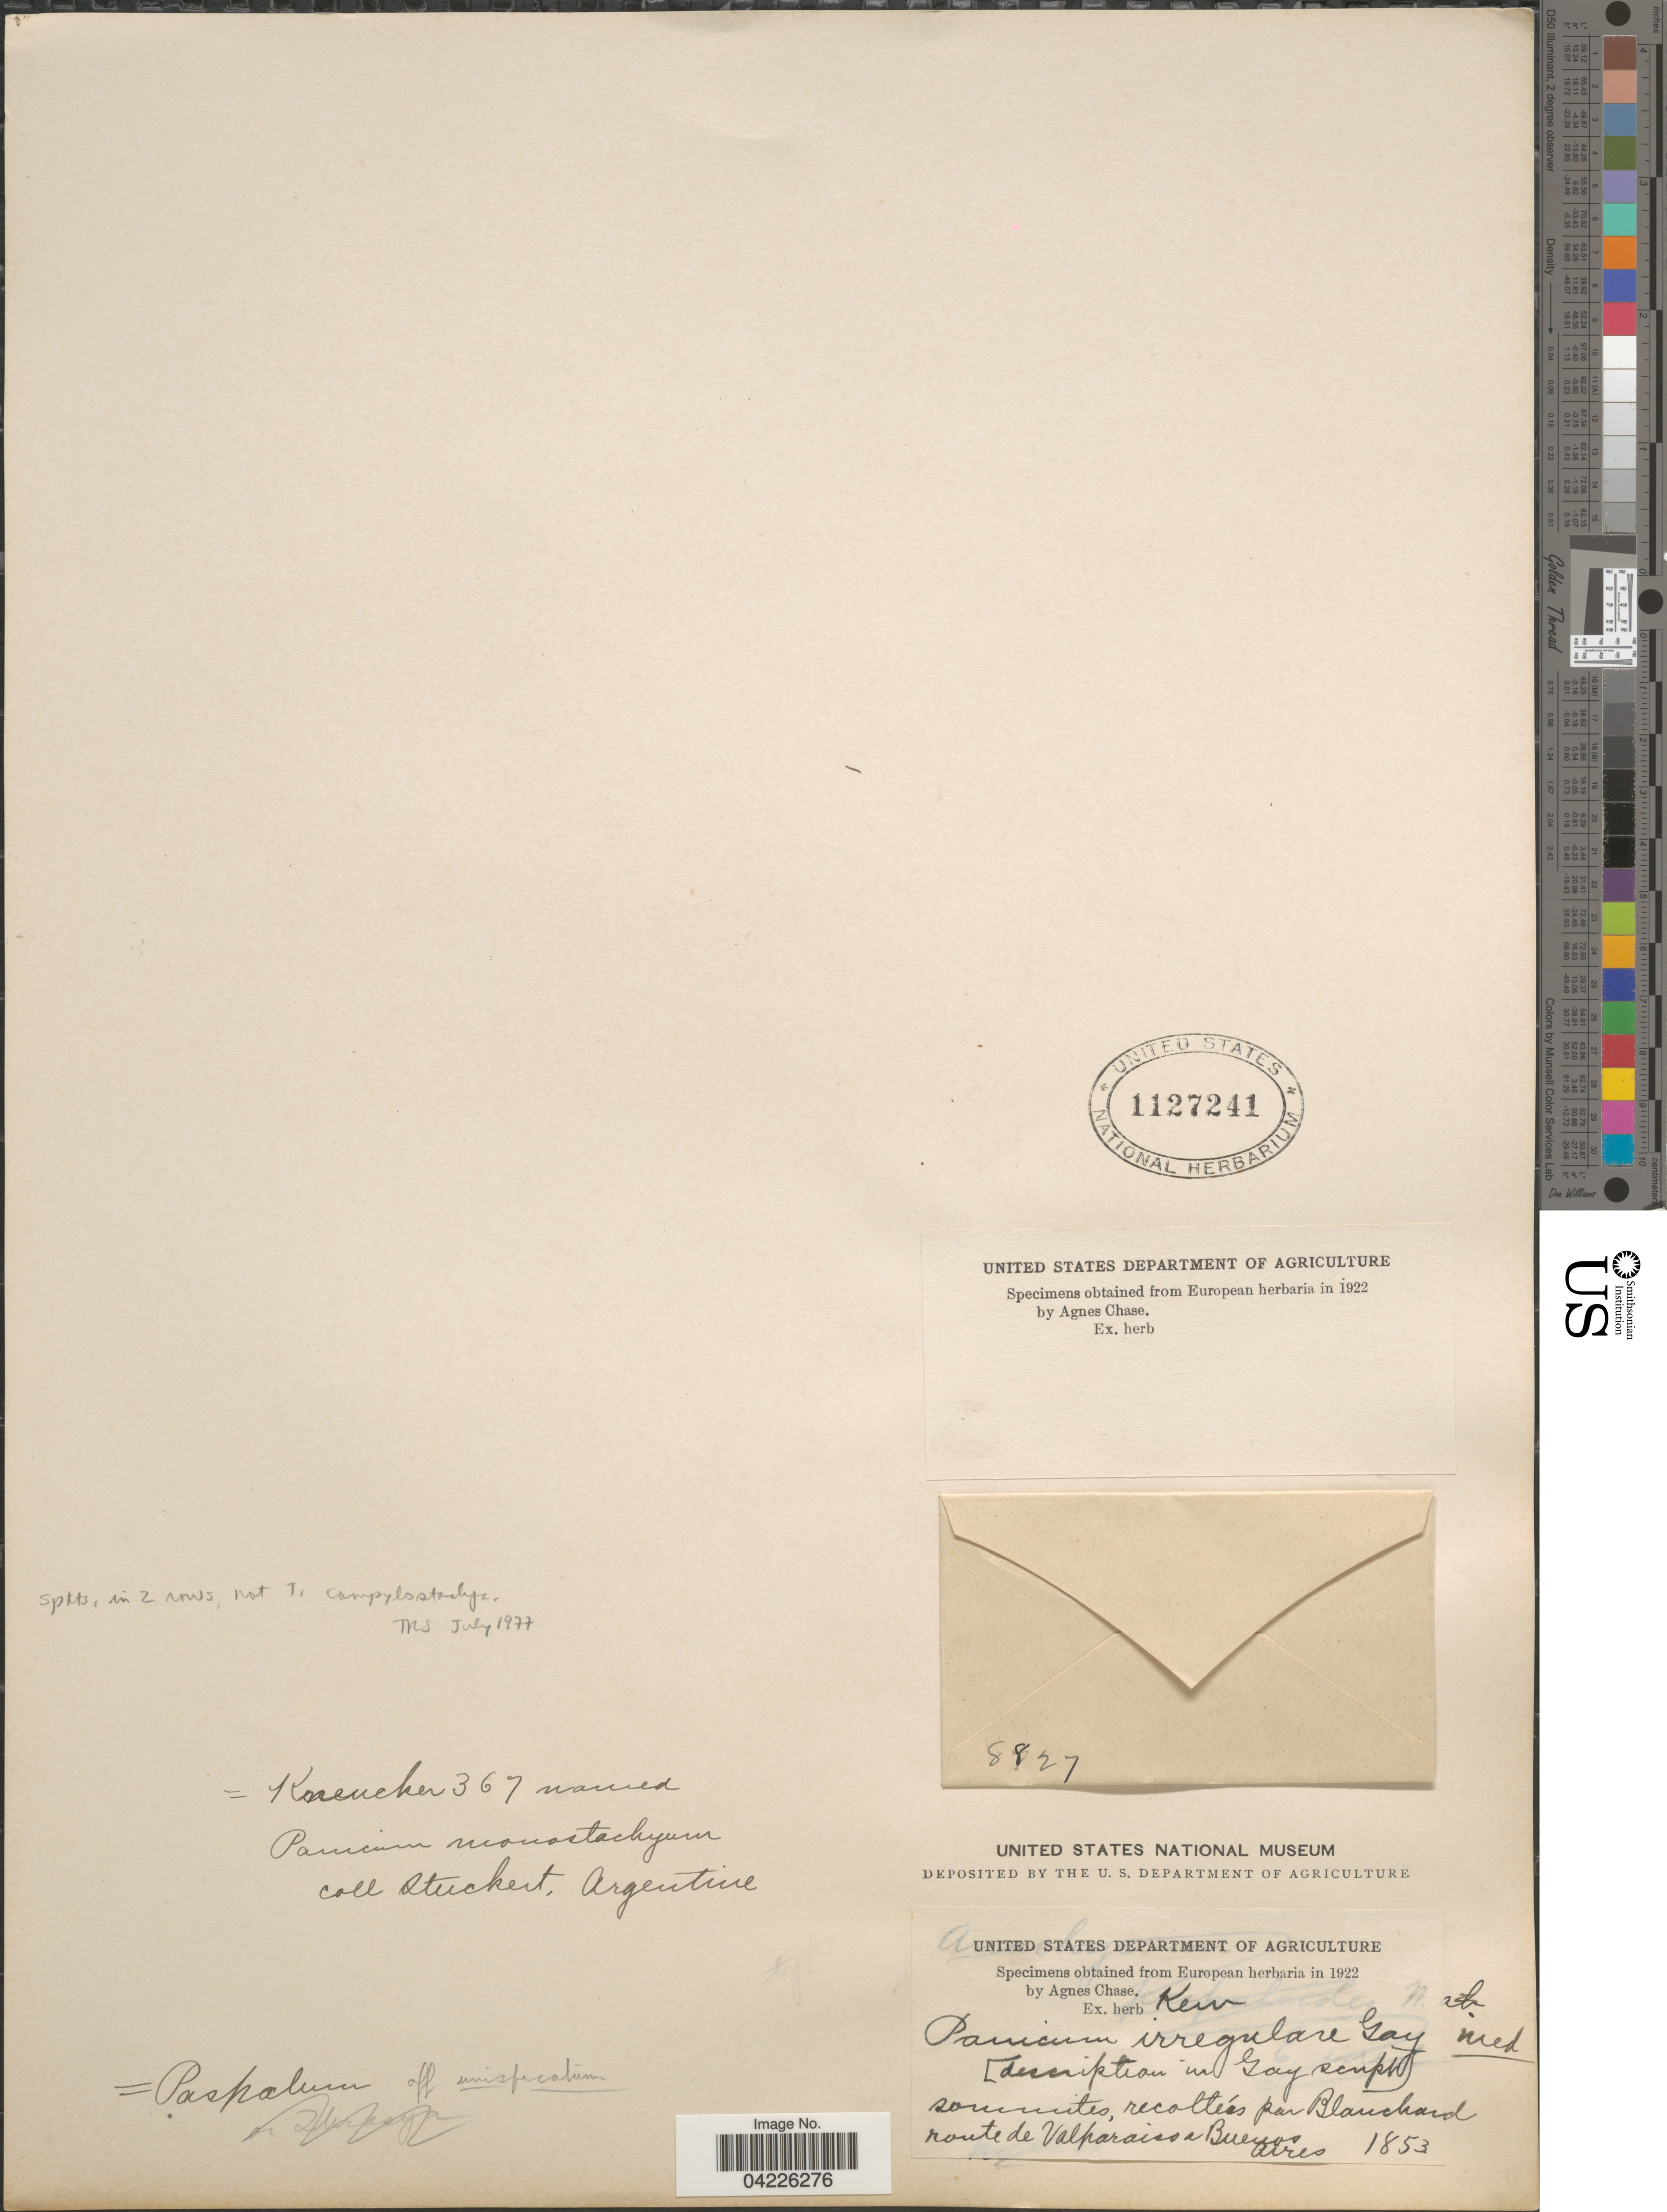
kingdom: Plantae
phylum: Tracheophyta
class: Liliopsida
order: Poales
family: Poaceae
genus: Paspalum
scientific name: Paspalum unispicatum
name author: (Scribn. & Merr.) Nash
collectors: Blanchard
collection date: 1853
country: Argentina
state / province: Buenos Aires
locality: Route de Valparaiso a Buenos Aires.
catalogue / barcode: US 1127241